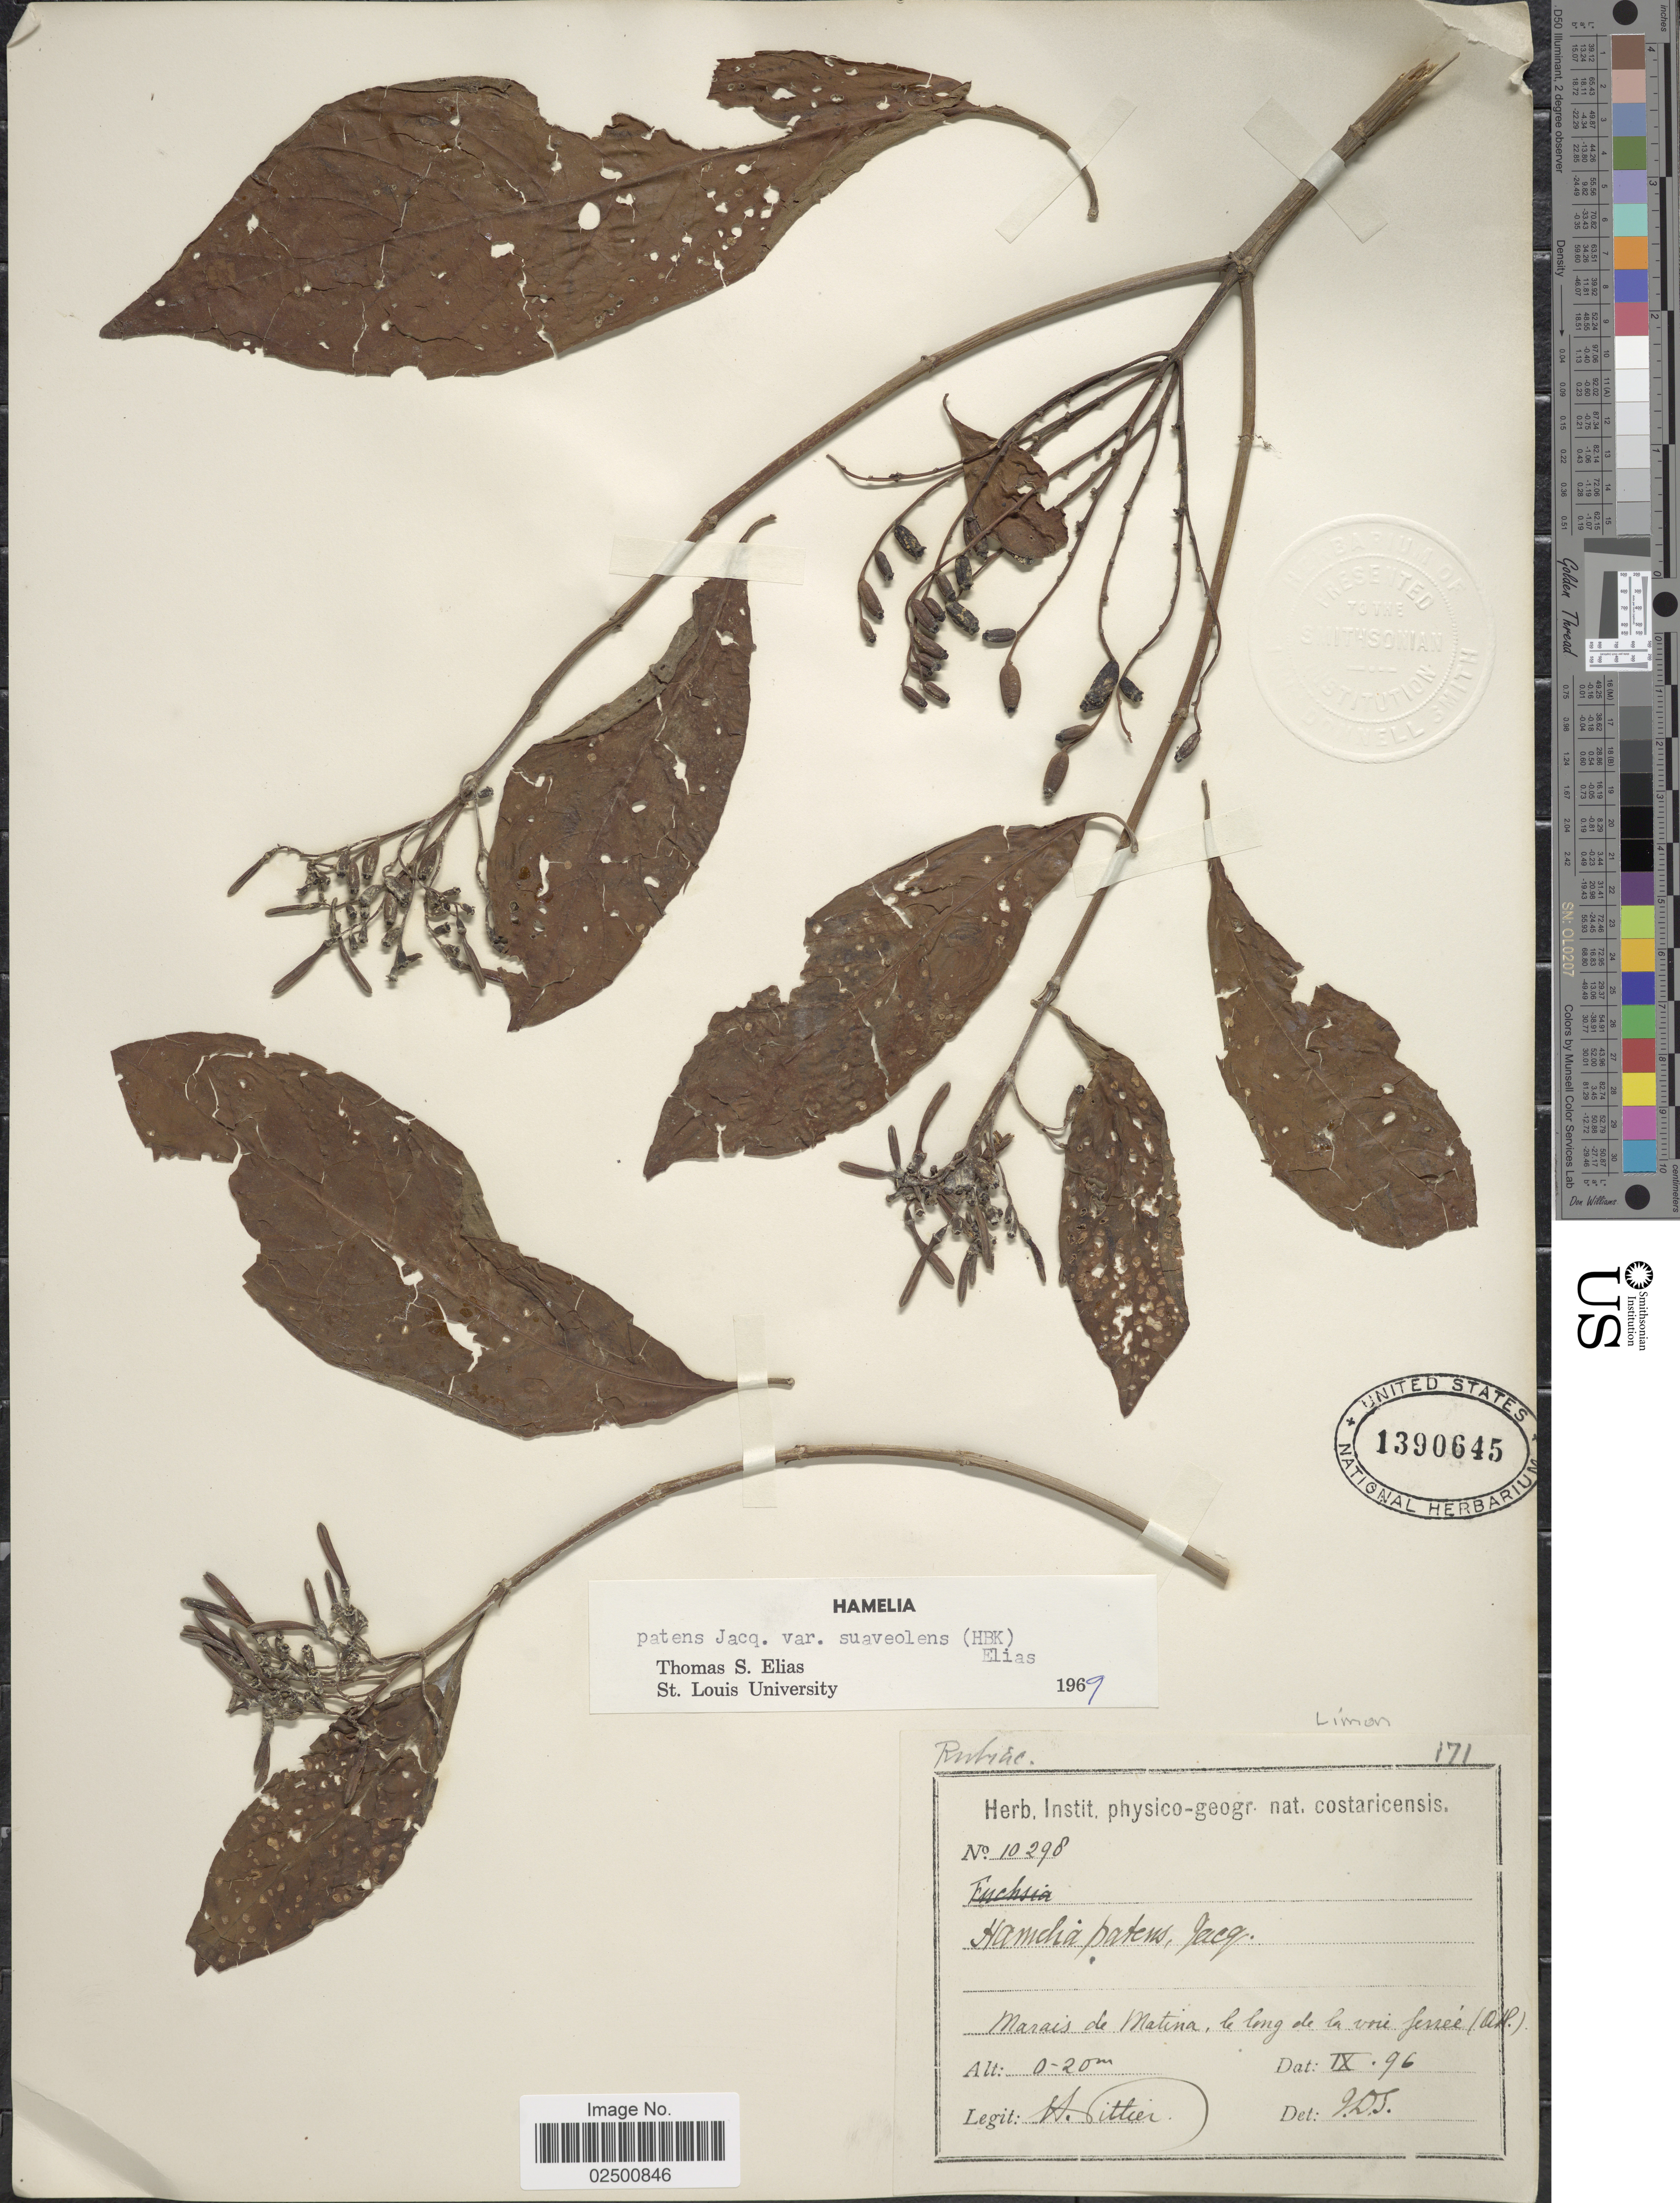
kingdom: Plantae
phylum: Tracheophyta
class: Magnoliopsida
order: Gentianales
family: Rubiaceae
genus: Hamelia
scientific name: Hamelia patens var. suaveolens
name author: (Kunth)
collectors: H. F. Pittier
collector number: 10298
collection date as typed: Transcribed d/m/y: /9/96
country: Costa Rica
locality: Marais de Matina, le long de la voie ferrée (Atl.) [swamp of Matina, along the railroad tracks [Atlantic)]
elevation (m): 0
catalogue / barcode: US 1390645